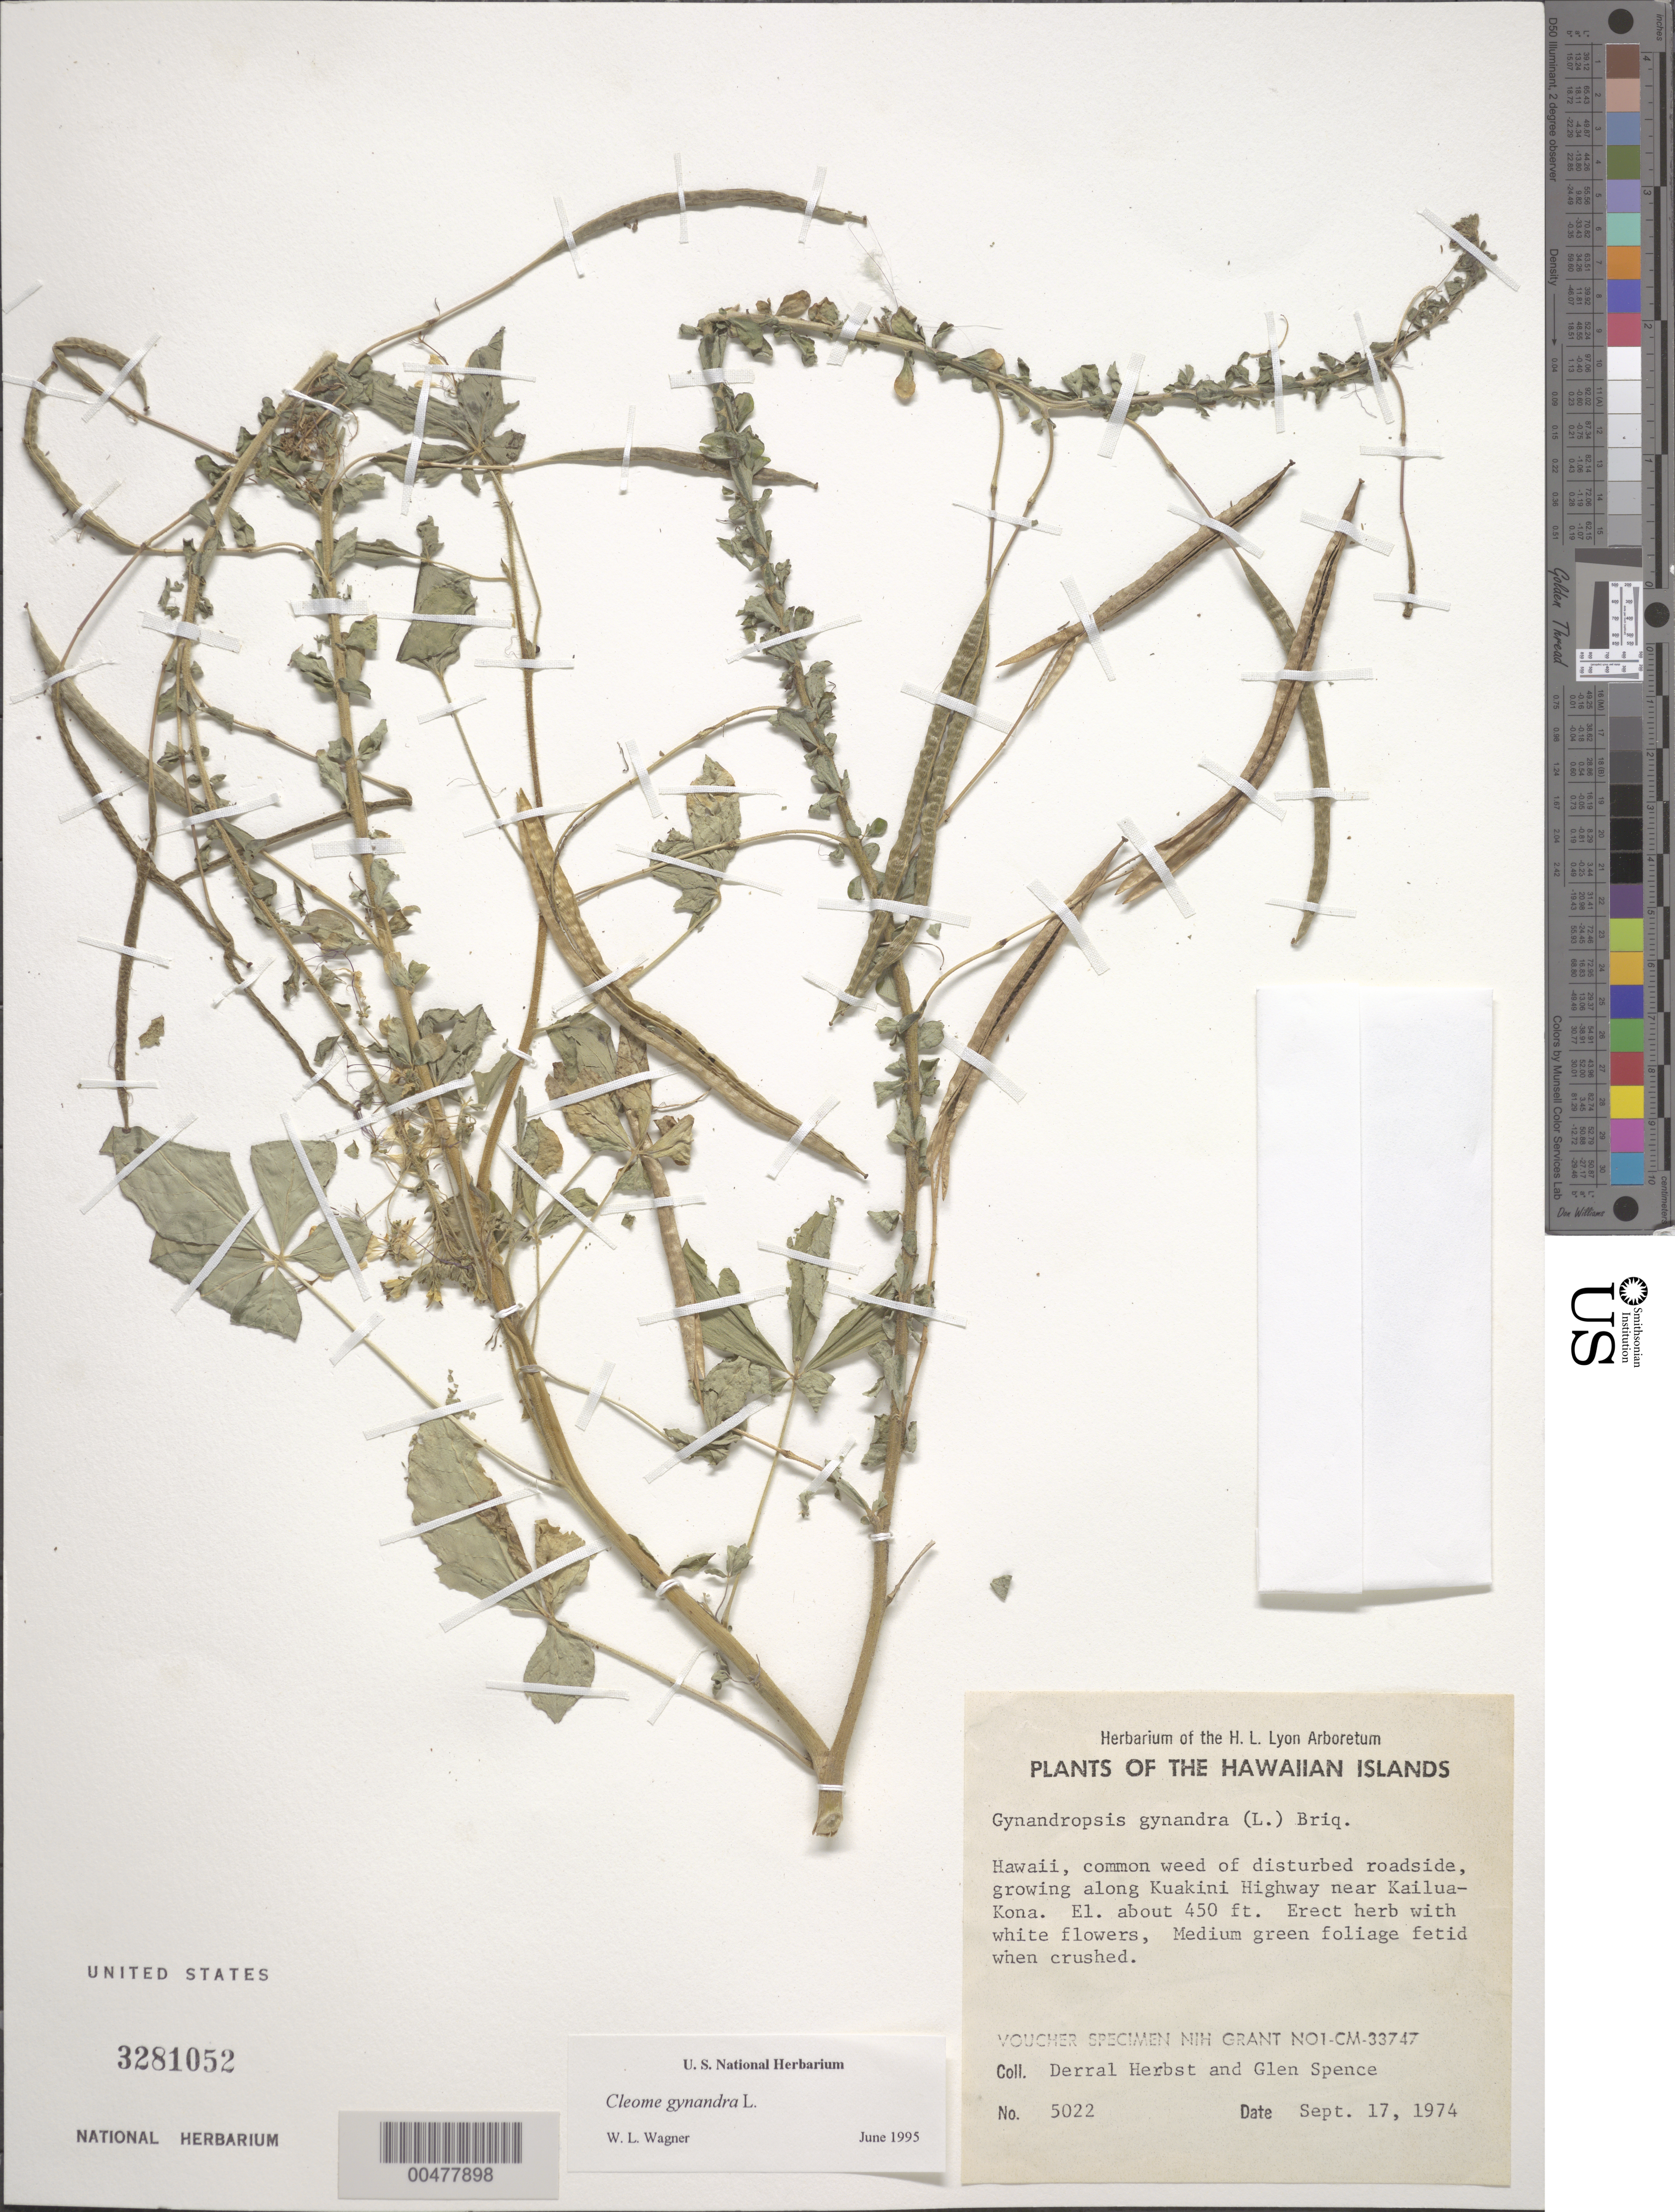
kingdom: Plantae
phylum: Tracheophyta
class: Magnoliopsida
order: Brassicales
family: Cleomaceae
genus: Gynandropsis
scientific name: Gynandropsis gynandra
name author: (L.) Briq.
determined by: Wagner, W. L., (BOT), Smithsonian Institution - National Museum of Natural History (UNITED STATES)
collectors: D. R. Herbst & G. Spence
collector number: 5022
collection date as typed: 17 Sep 1974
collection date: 1974-09-17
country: United States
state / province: Hawaii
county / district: Hawaii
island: Hawaii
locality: Kauakini Hwy near Kailua-Kona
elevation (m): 137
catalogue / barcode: US 3281052